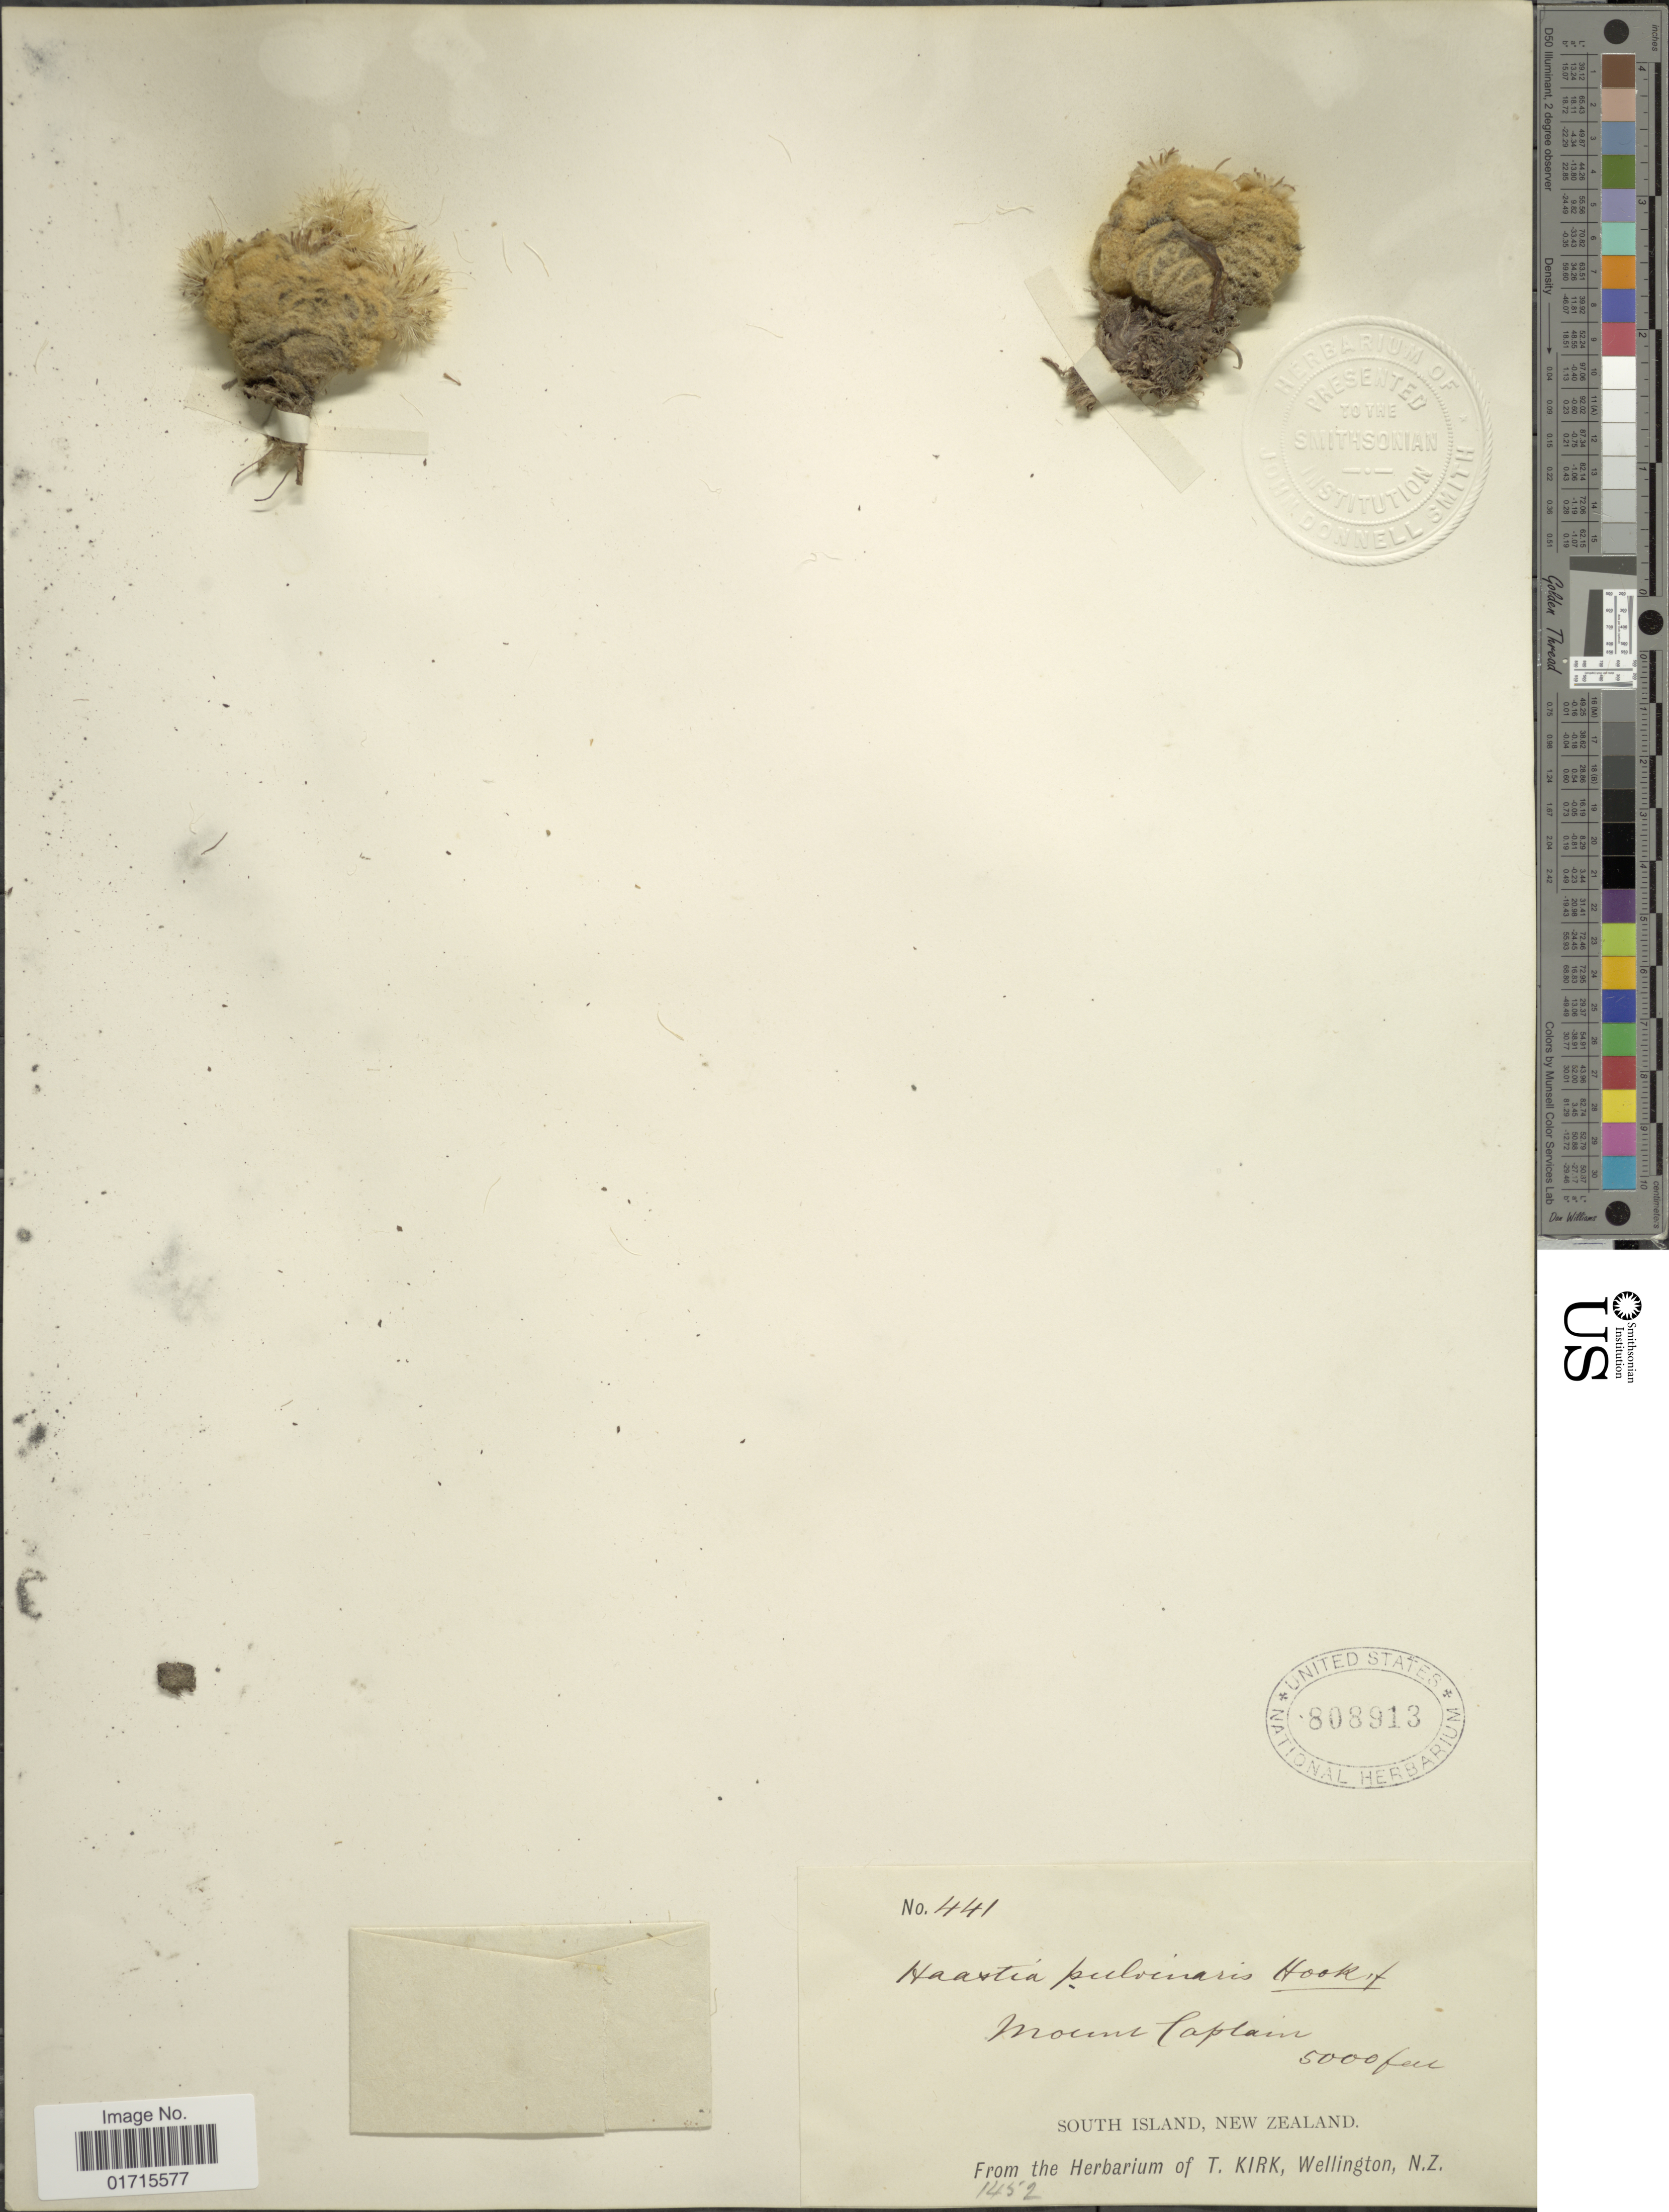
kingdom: Plantae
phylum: Tracheophyta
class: Magnoliopsida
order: Asterales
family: Asteraceae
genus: Haastia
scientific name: Haastia pulvinaris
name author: Hook. f.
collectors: ex herb. T. Kirk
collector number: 441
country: New Zealand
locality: South Island, New Zealand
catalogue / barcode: US 808913